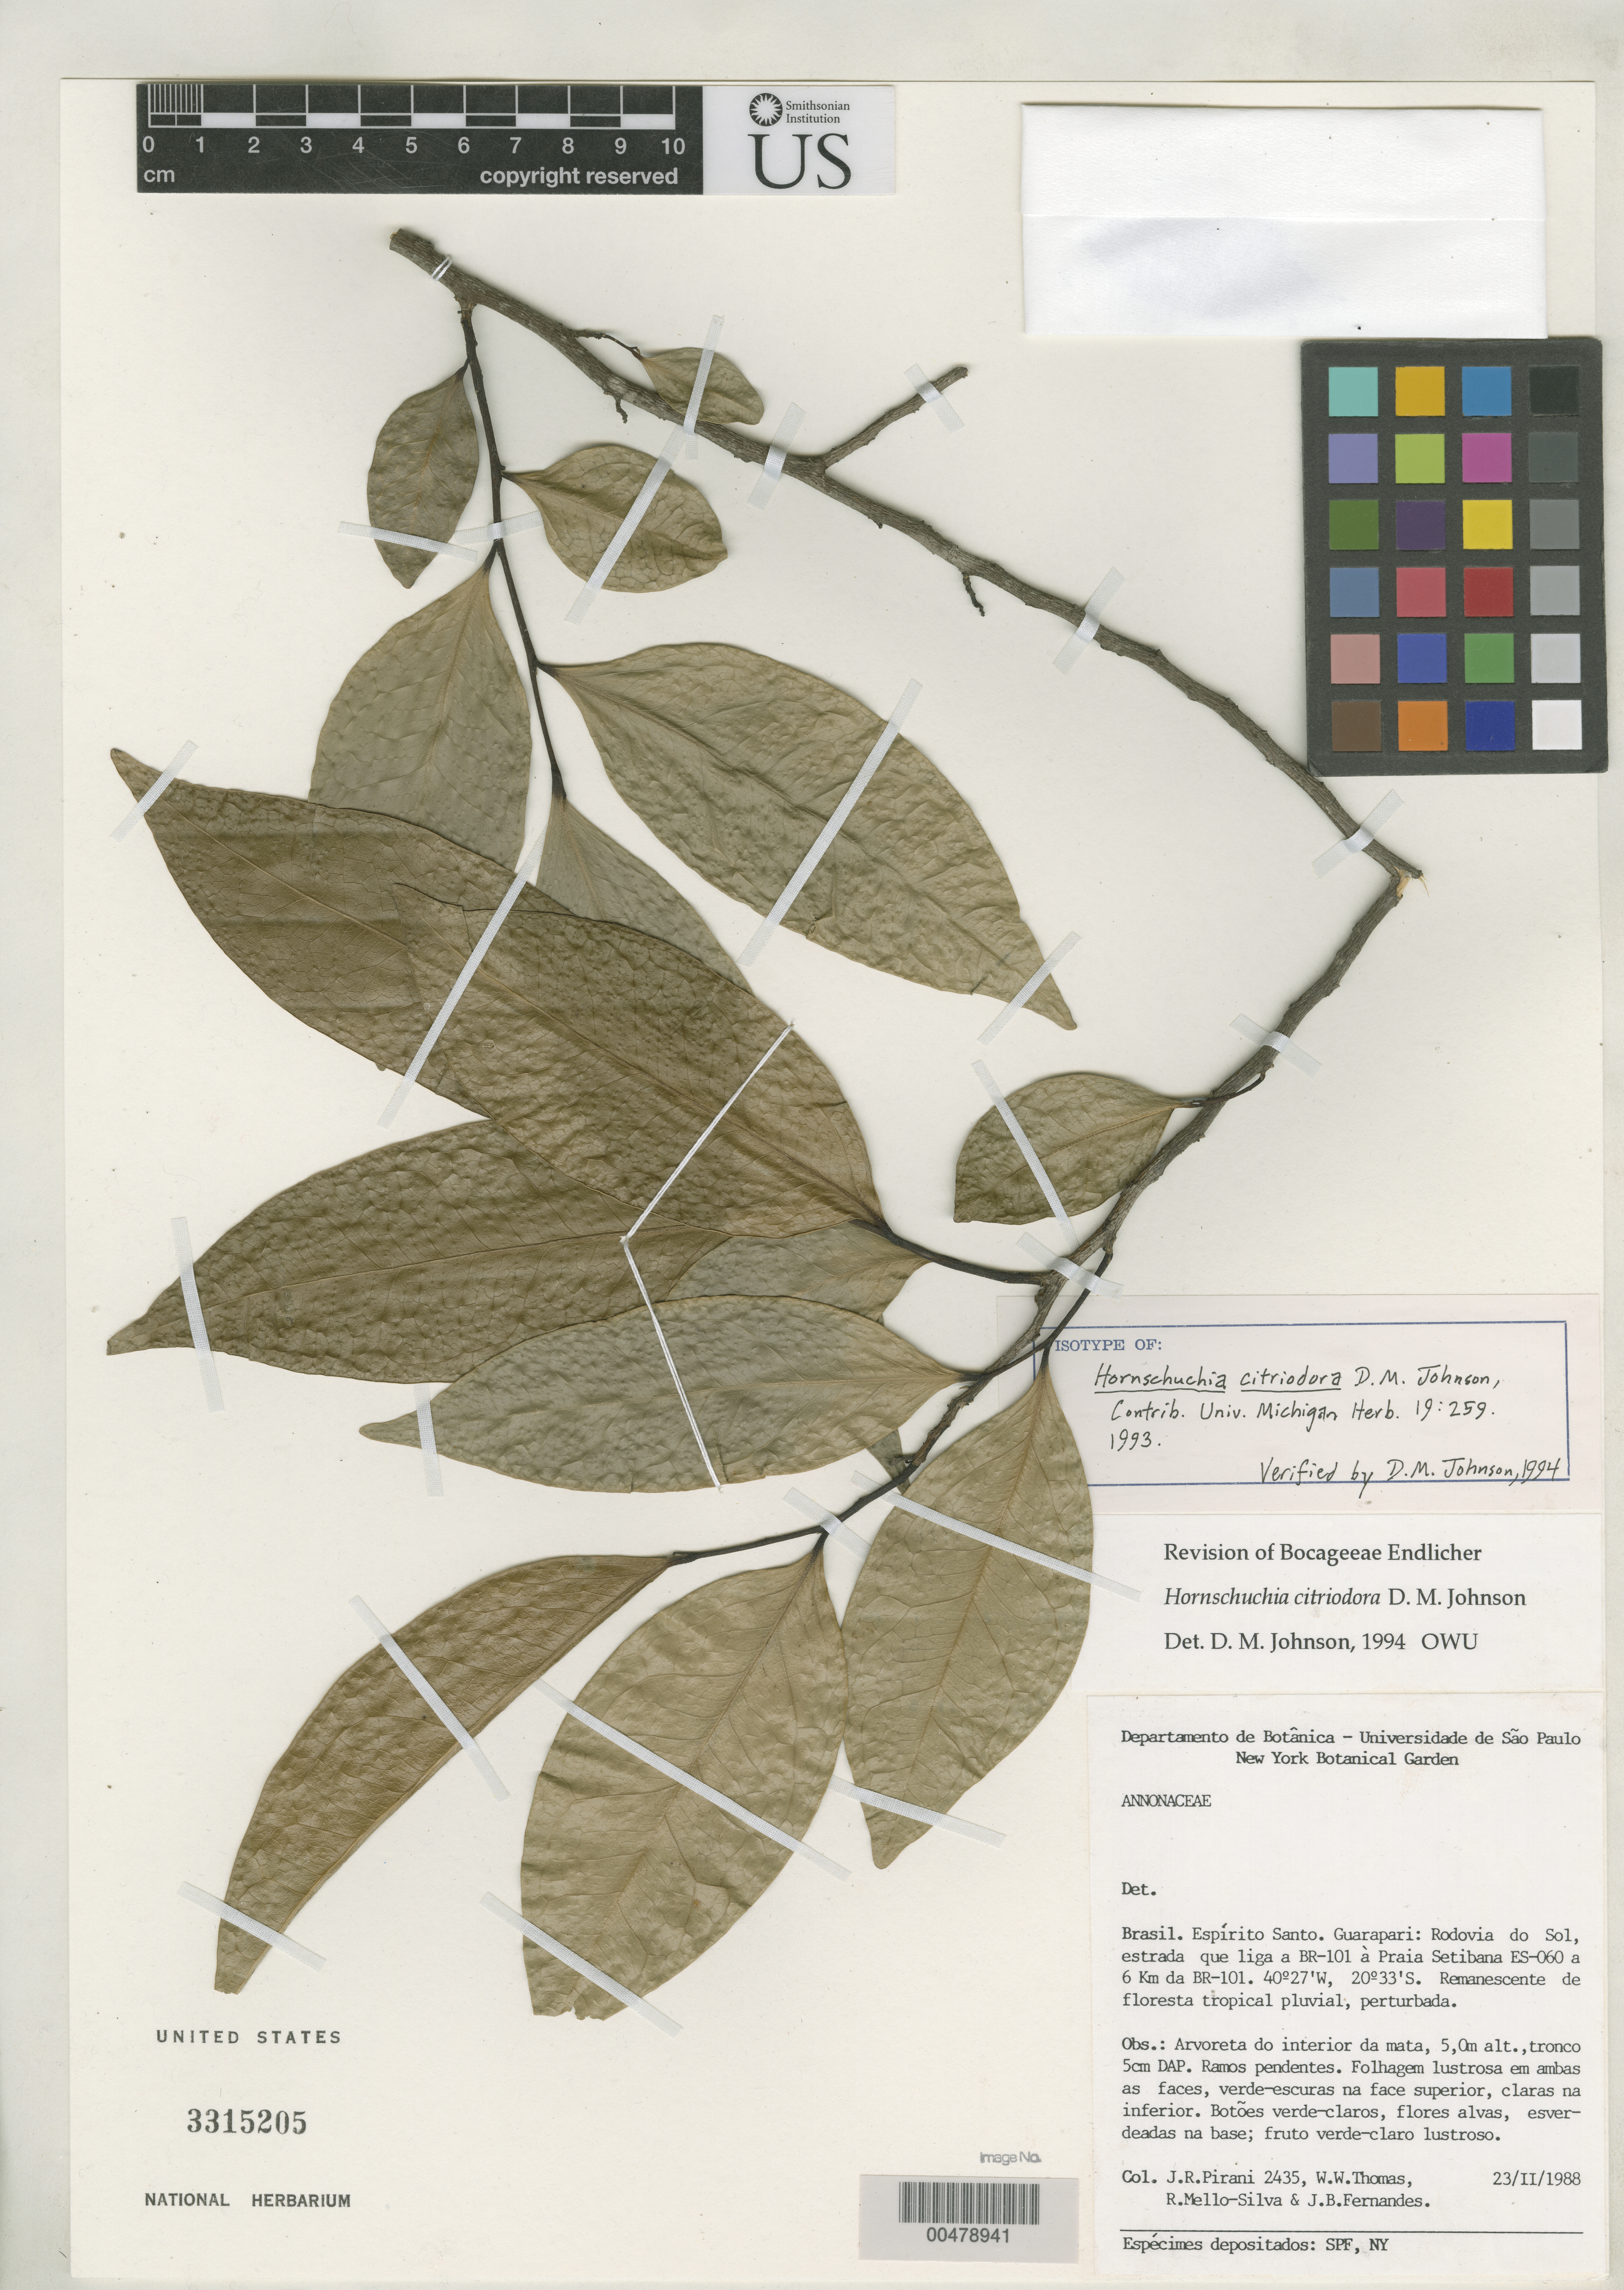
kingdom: Plantae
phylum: Tracheophyta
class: Magnoliopsida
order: Magnoliales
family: Annonaceae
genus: Hornschuchia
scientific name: Hornschuchia citriodora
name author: D.M. Johnson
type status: Isotype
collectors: J. R. Pirani, W. W. Thomas, R. Mello-Silva & J. Fernandes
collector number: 2435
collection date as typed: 23 Feb 1988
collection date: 1988-02-23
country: Brazil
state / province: Espírito Santo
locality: Guarapari, Rodovia do Sol estrada que liga a BR-101 a Praia Setibana es-060 a 5 km da Br-101.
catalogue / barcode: US 3315205